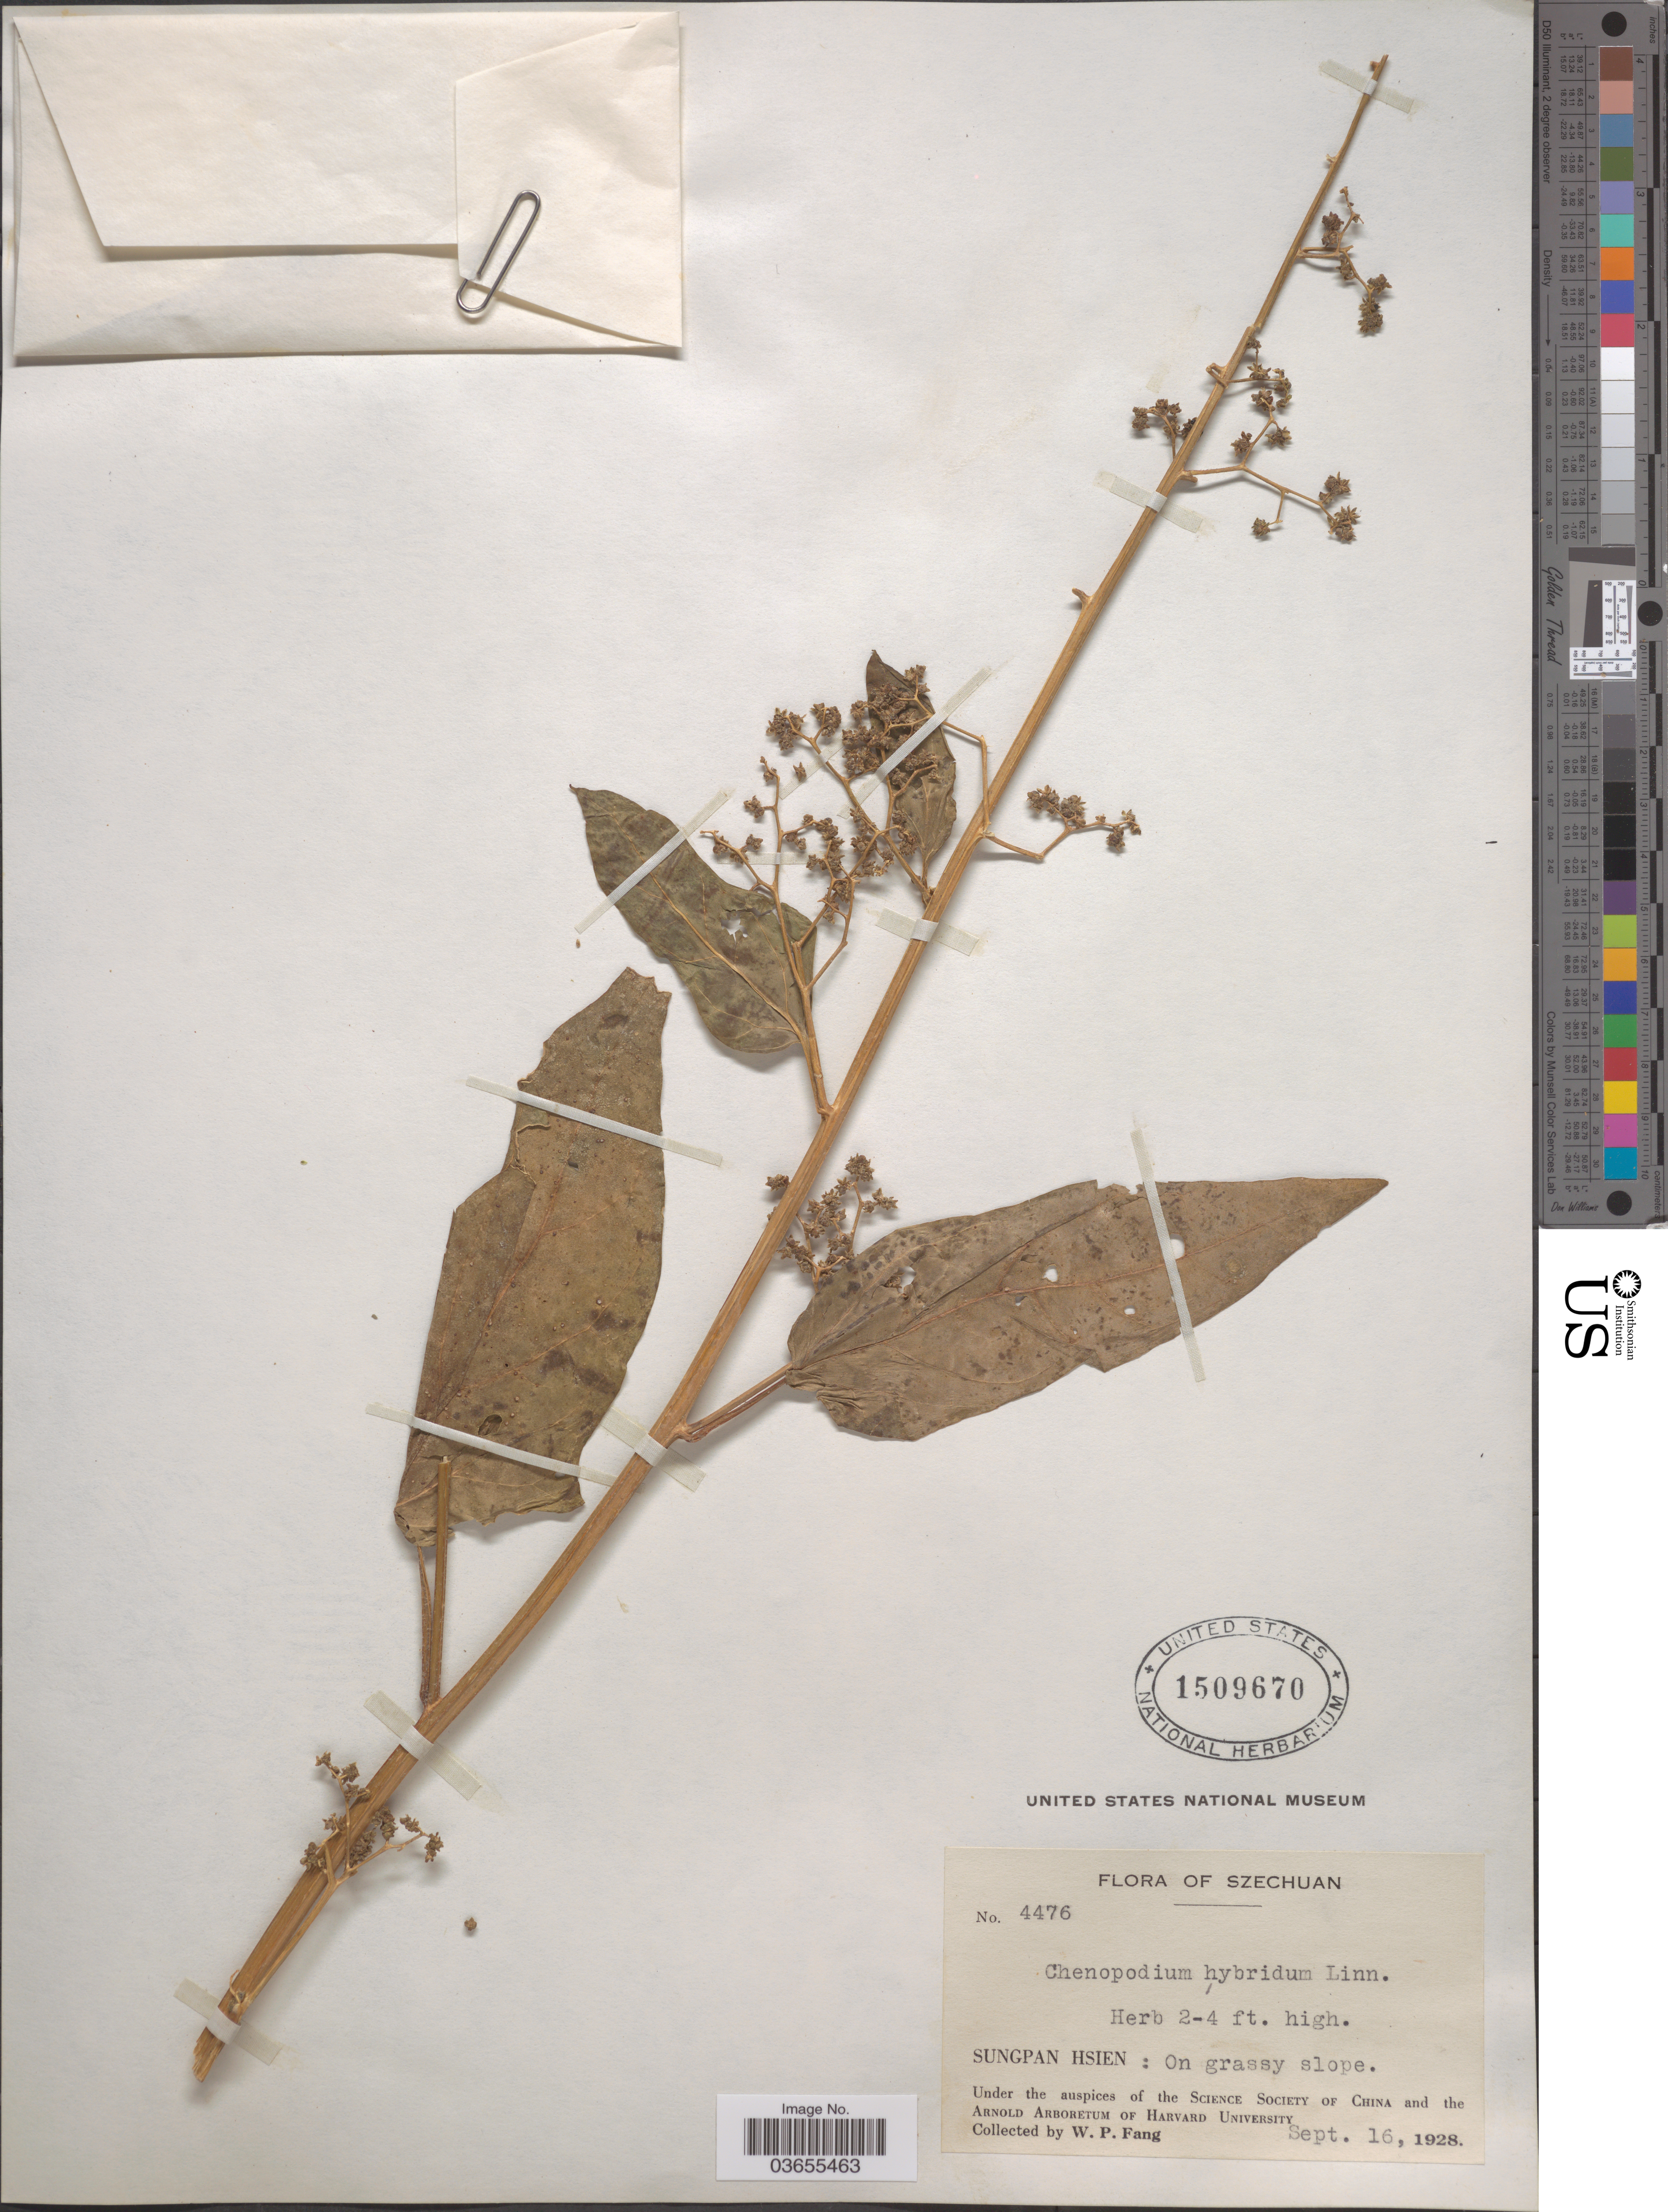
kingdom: Plantae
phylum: Tracheophyta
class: Magnoliopsida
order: Caryophyllales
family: Amaranthaceae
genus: Chenopodium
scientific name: Chenopodium hybridum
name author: L.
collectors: W. P. Fang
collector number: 4476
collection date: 1928-09-16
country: China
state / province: Sichuan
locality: Szechuan. Sungpan Hsien.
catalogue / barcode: US 1509670